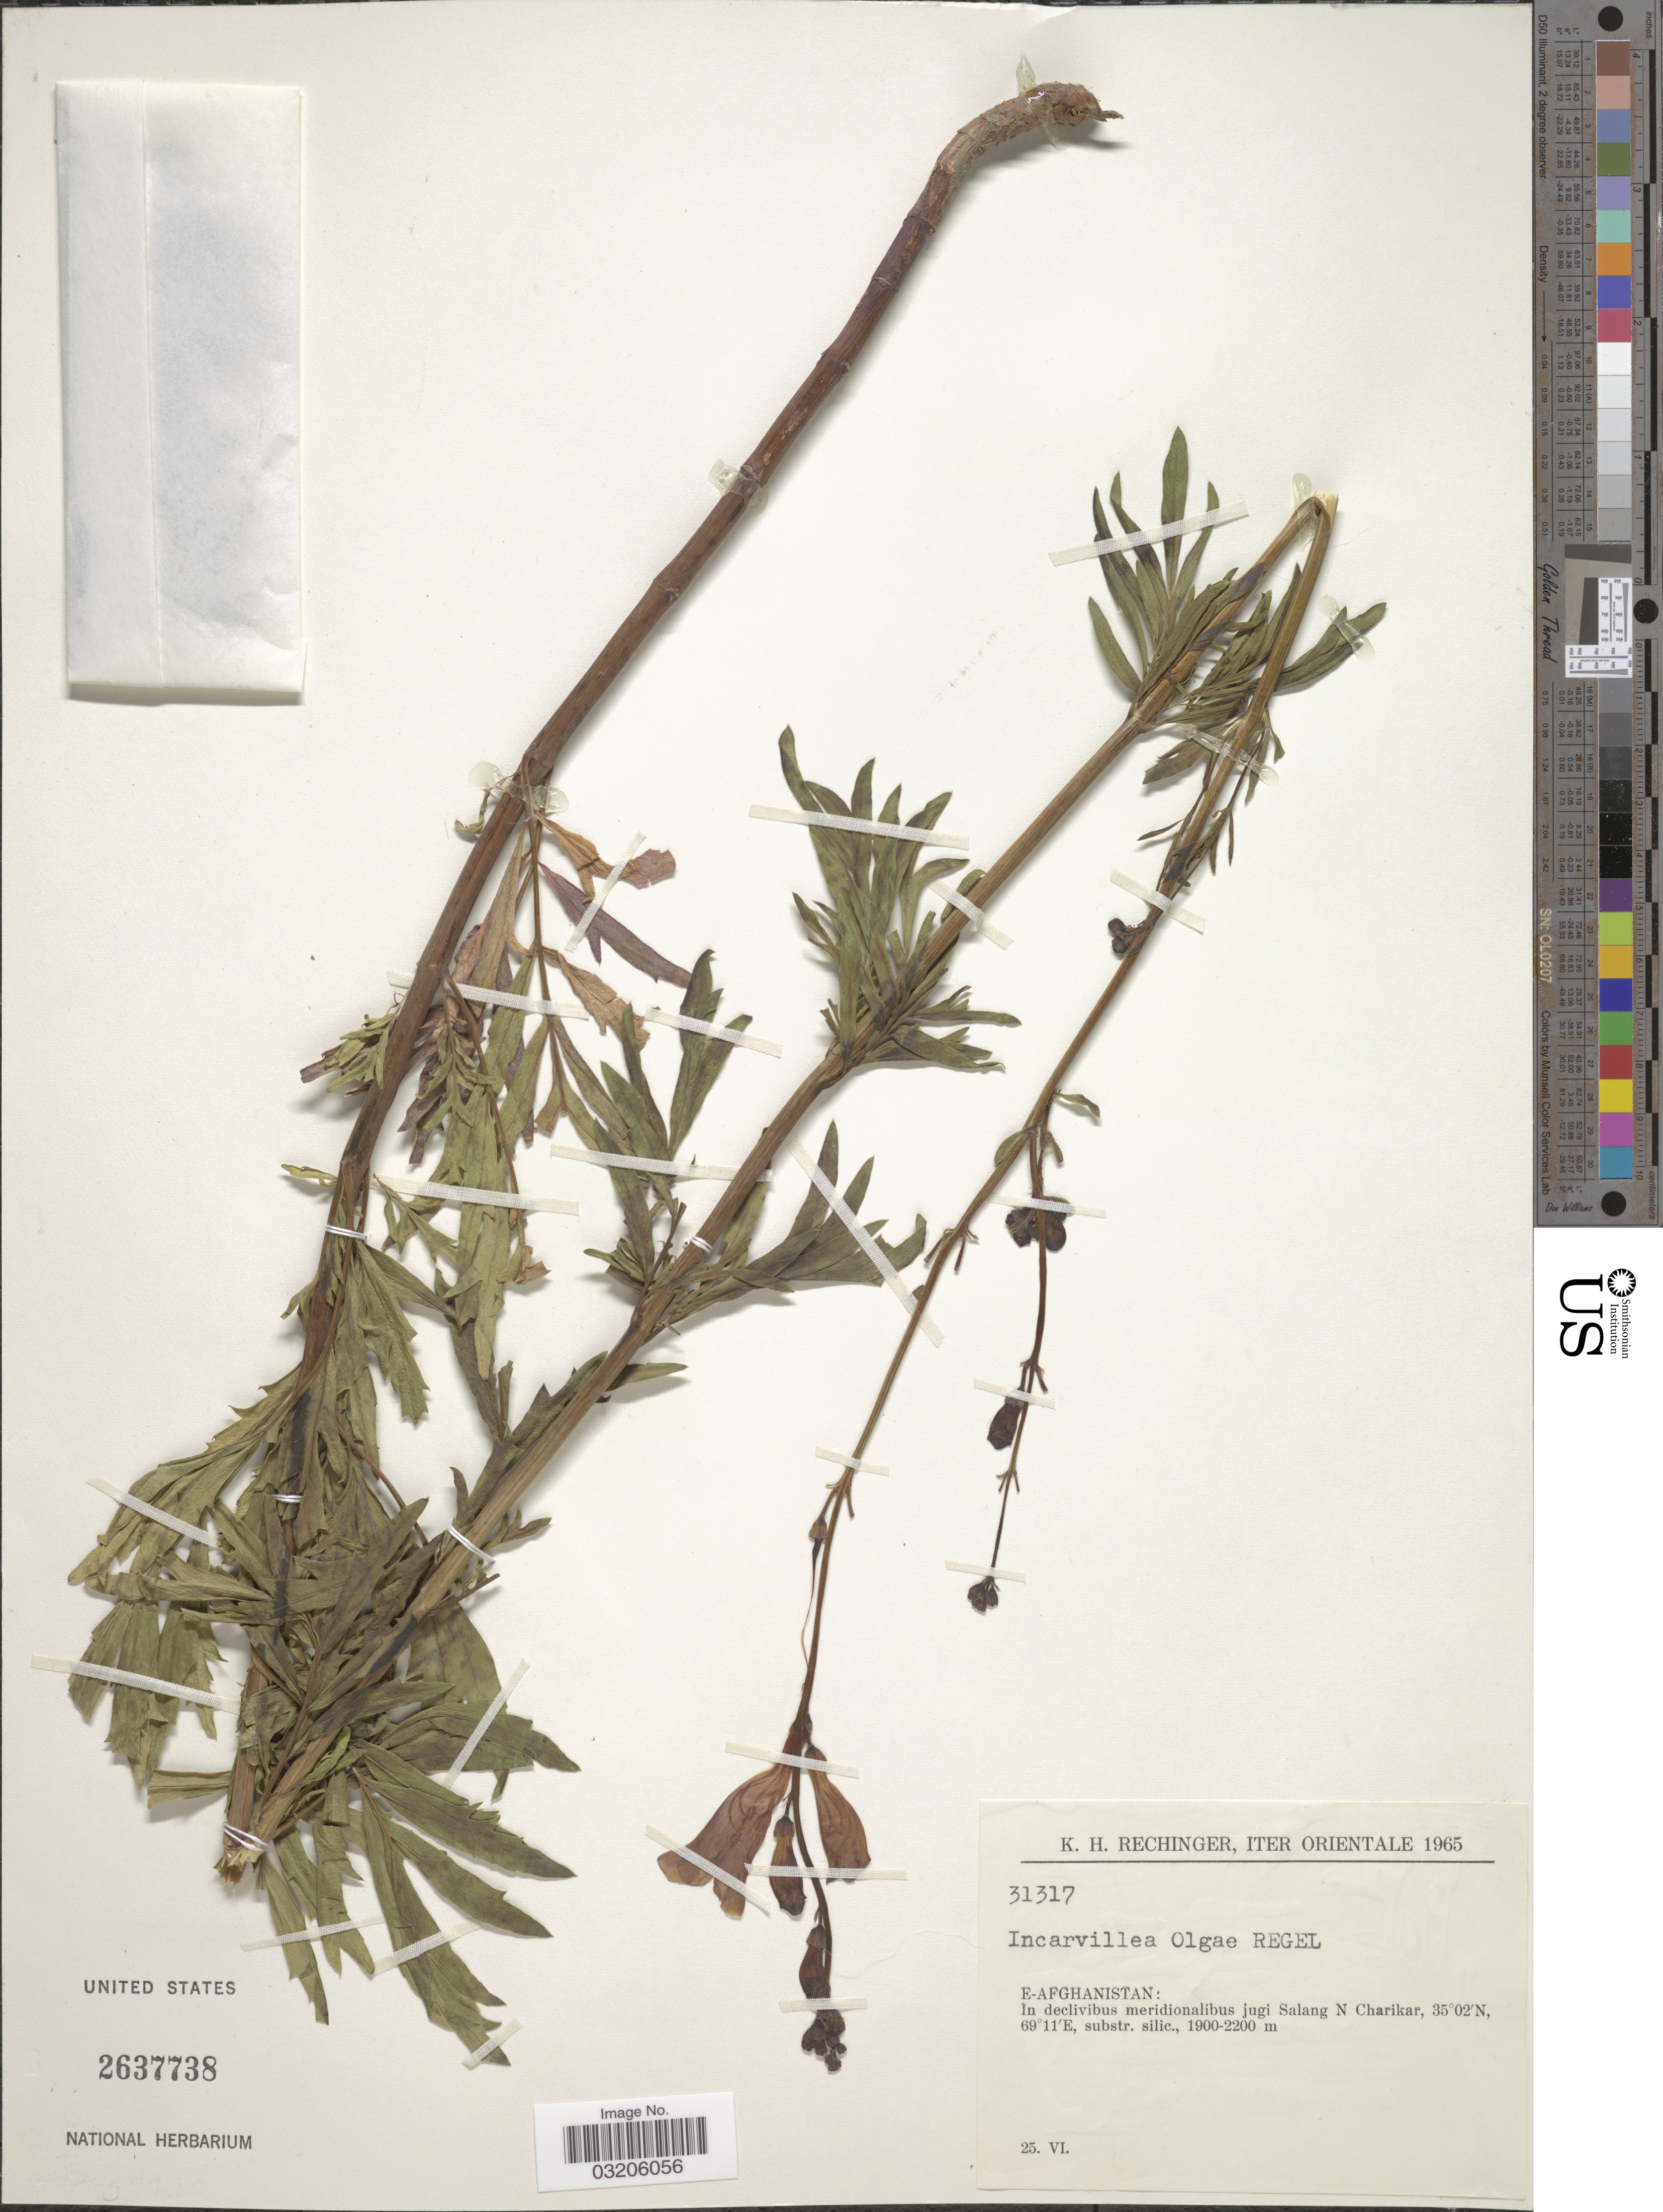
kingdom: Plantae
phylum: Tracheophyta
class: Magnoliopsida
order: Lamiales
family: Bignoniaceae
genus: Incarvillea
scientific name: Incarvillea olgae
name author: Regel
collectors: K. H. Rechinger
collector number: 31317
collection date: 1965-06-25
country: Afghanistan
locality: Iter Orientale. E-Afghanistan. In declivibus meridionalibus jugi Salang N Charikar.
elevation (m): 1900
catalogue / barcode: US 2637738